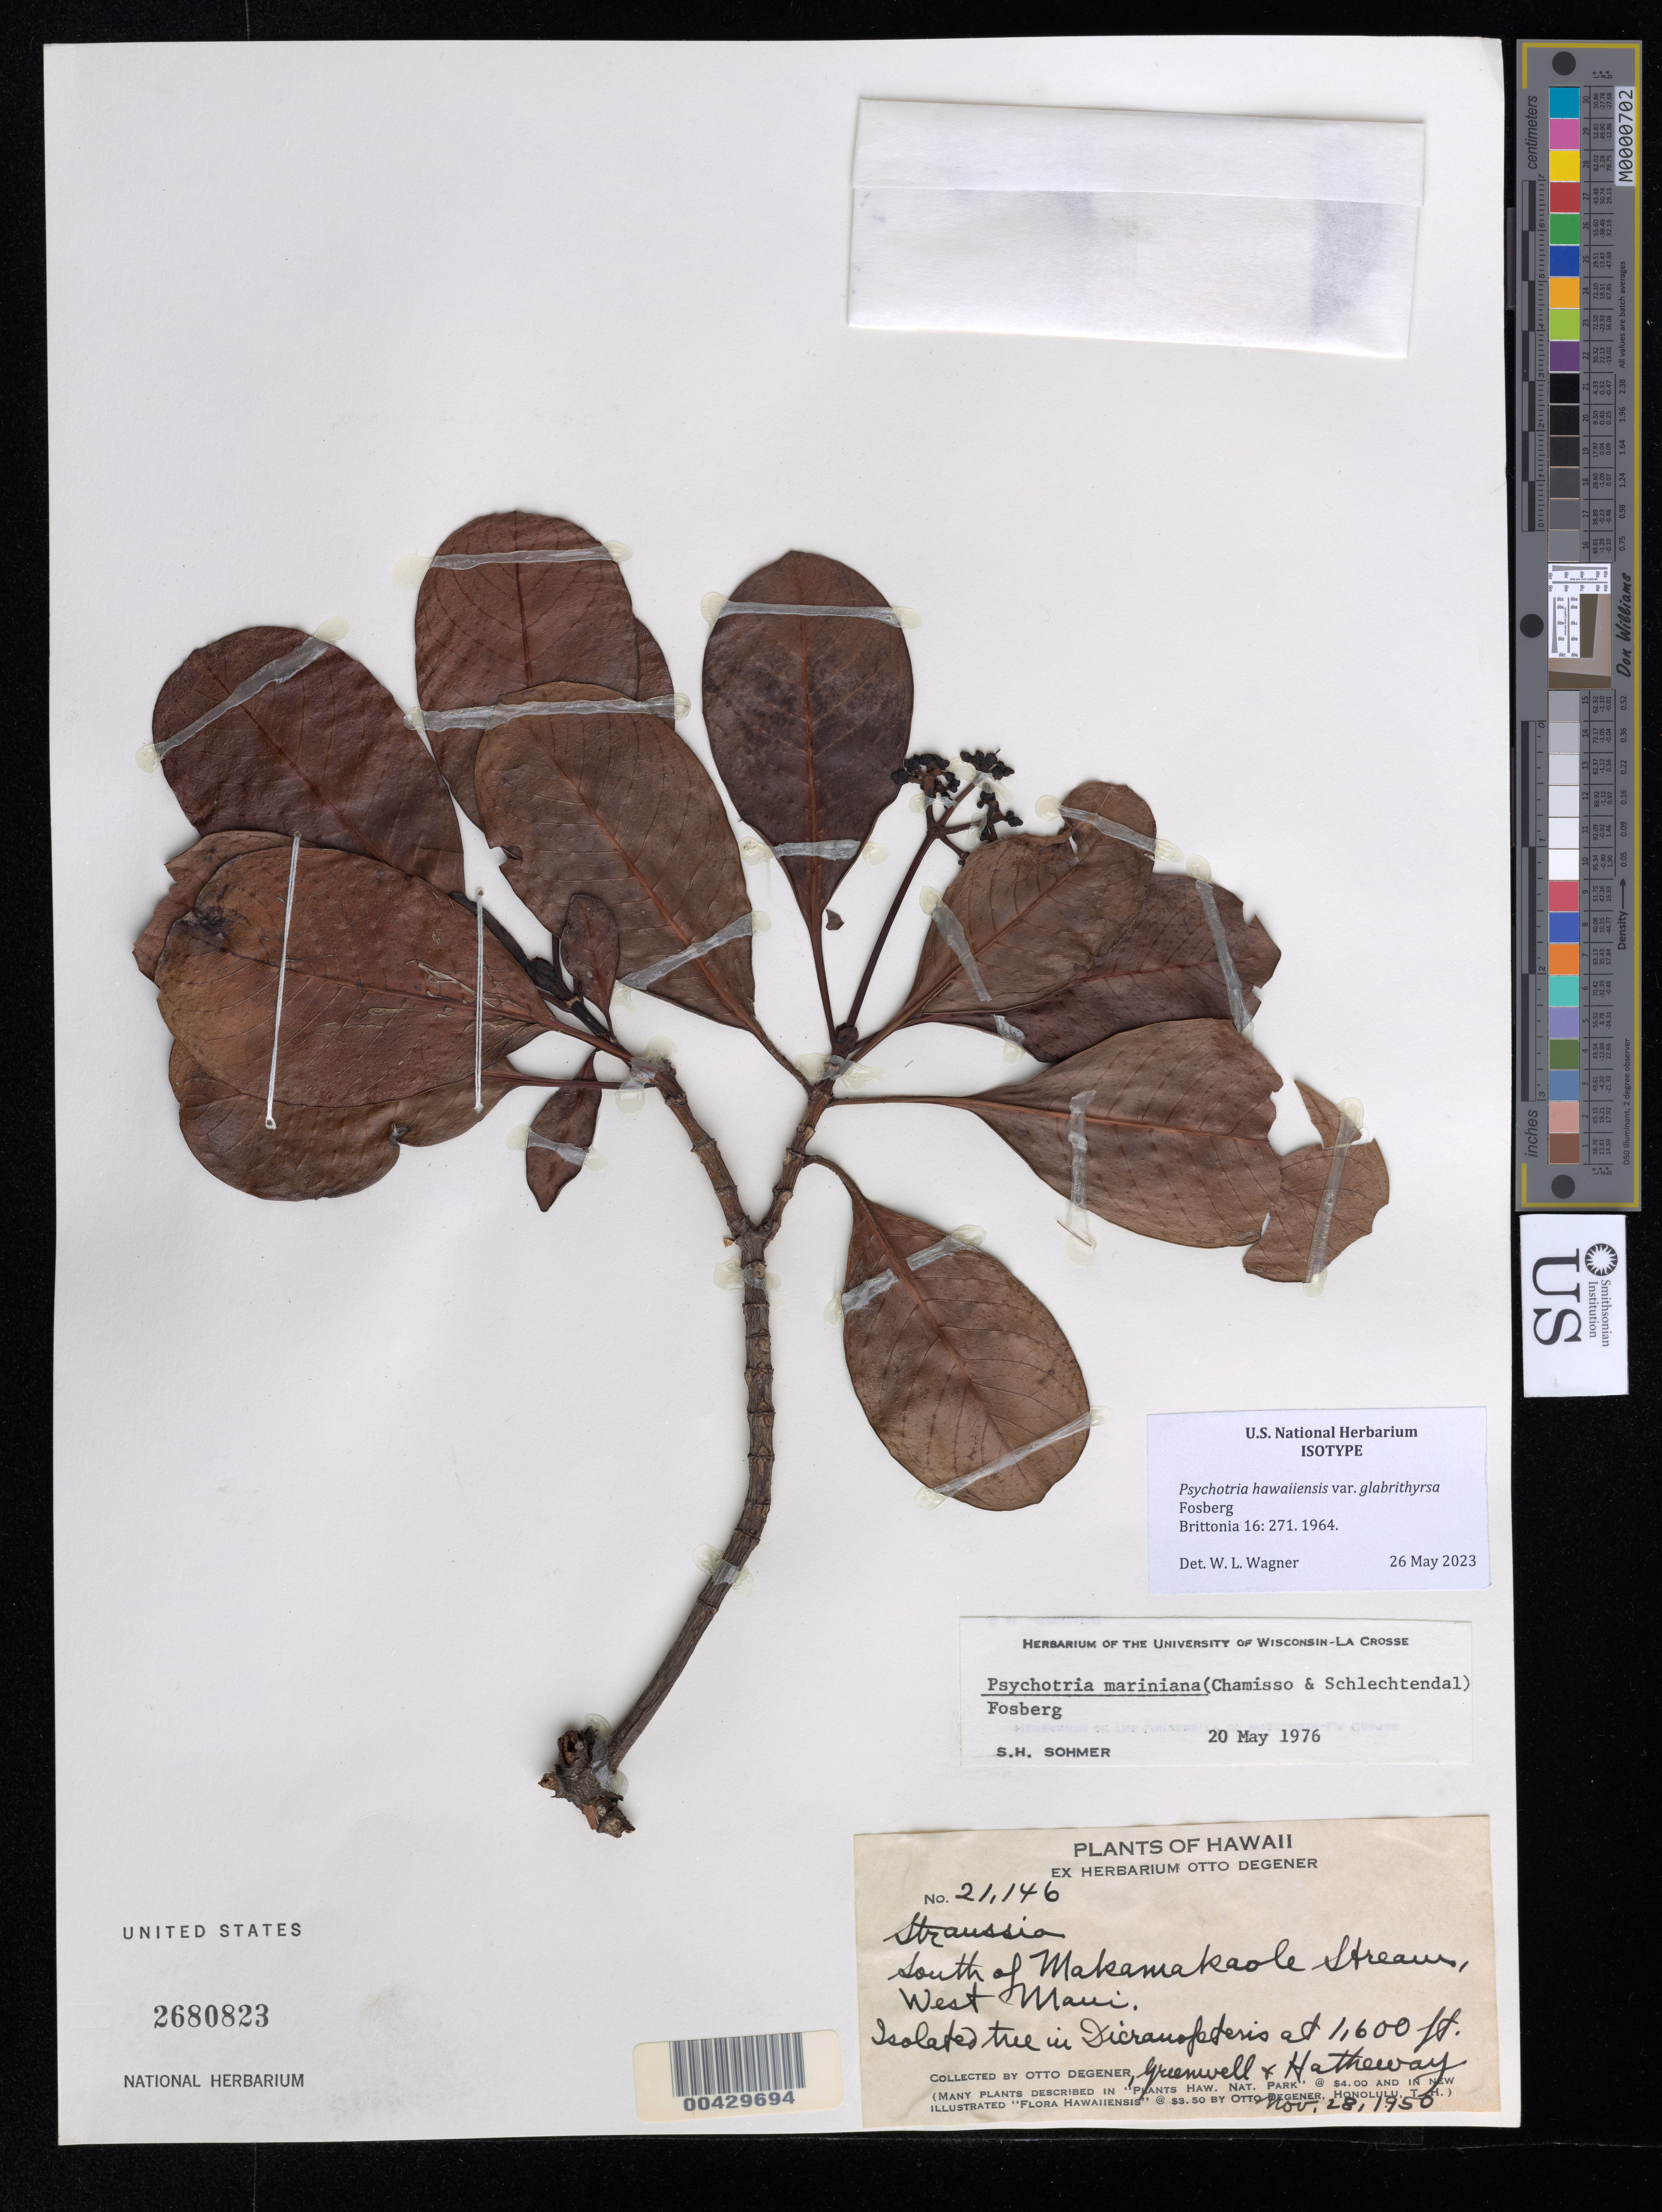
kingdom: Plantae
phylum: Tracheophyta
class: Magnoliopsida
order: Gentianales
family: Rubiaceae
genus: Psychotria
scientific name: Psychotria hawaiiensis var. glabrithyrsa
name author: Fosberg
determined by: Wagner, W. L., (BOT), Smithsonian Institution - National Museum of Natural History (UNITED STATES)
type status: Isotype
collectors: O. Degener, -. Greenwell & -- Hatheway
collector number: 21146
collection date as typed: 28 Nov 1950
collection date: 1950-11-28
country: United States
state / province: Hawaii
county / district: Maui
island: Maui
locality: S of Makamakaole Stream, West Maui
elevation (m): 488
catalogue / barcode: US 2680823